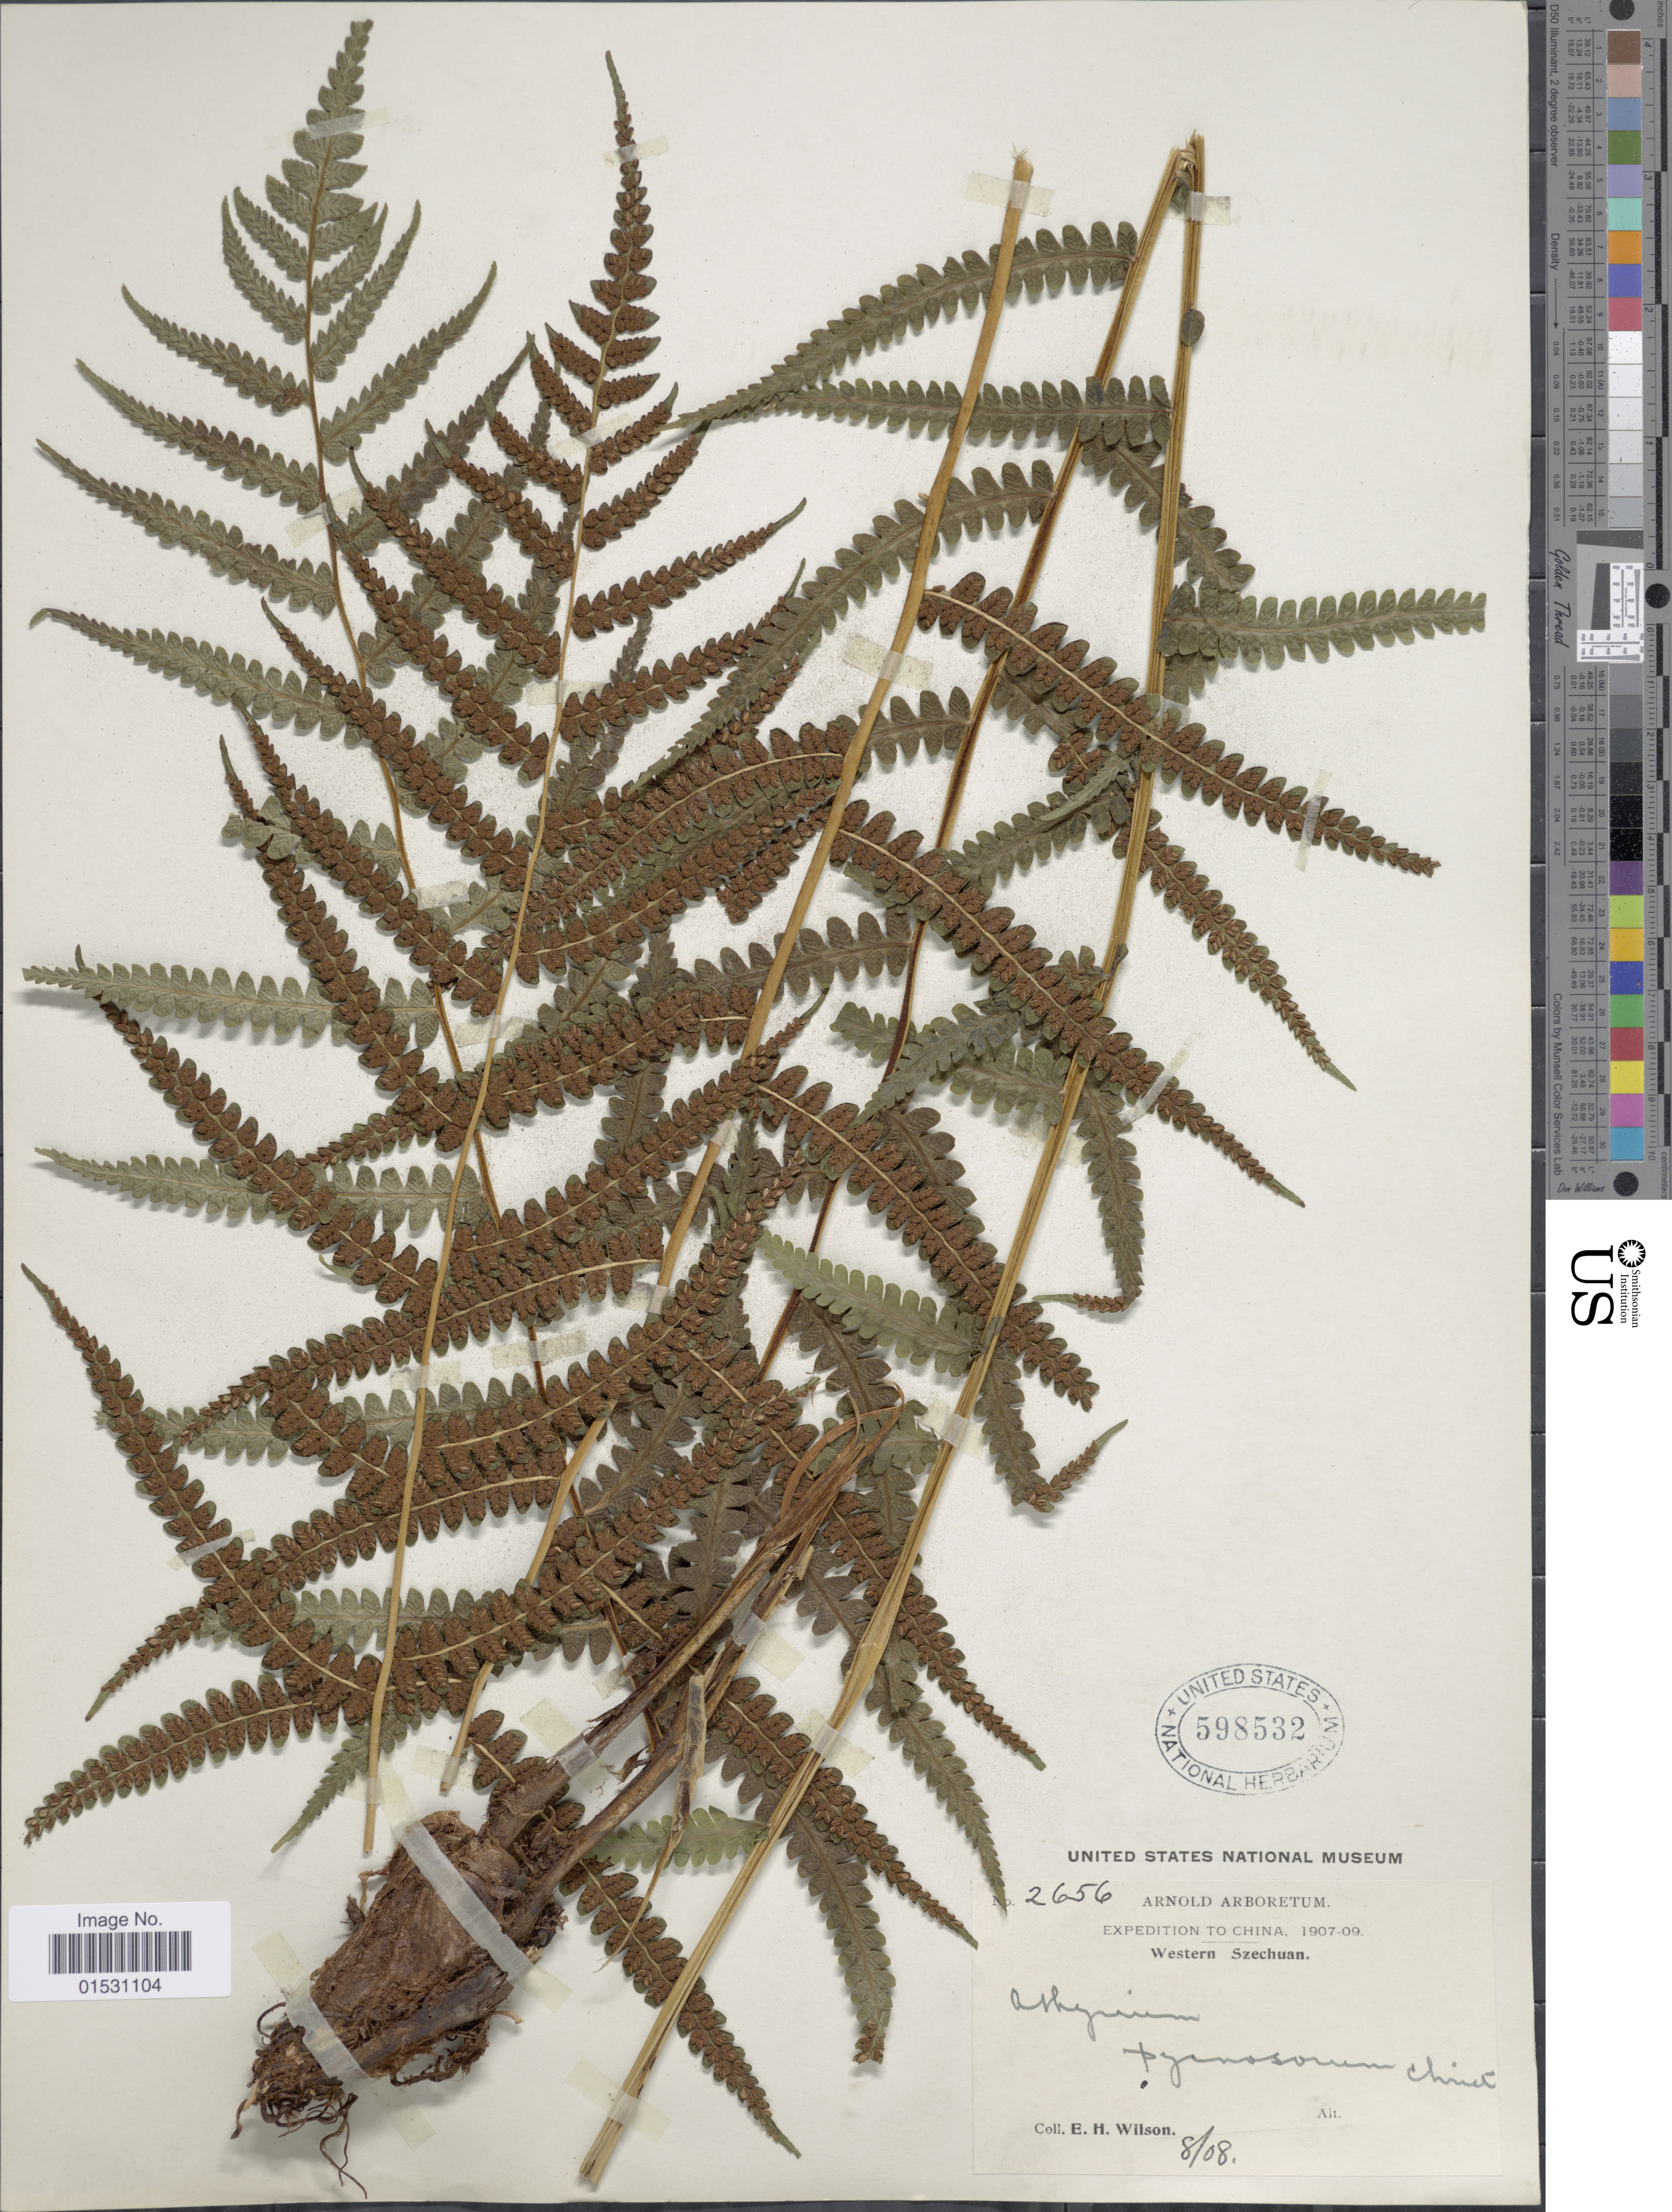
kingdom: Plantae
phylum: Tracheophyta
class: Polypodiopsida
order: Polypodiales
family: Athyriaceae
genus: Athyrium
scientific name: Athyrium pycnosorum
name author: Christ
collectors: E. Wilson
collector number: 2656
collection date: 1908-08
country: China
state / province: Sichuan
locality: Western Szechuan.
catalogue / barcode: US 598532